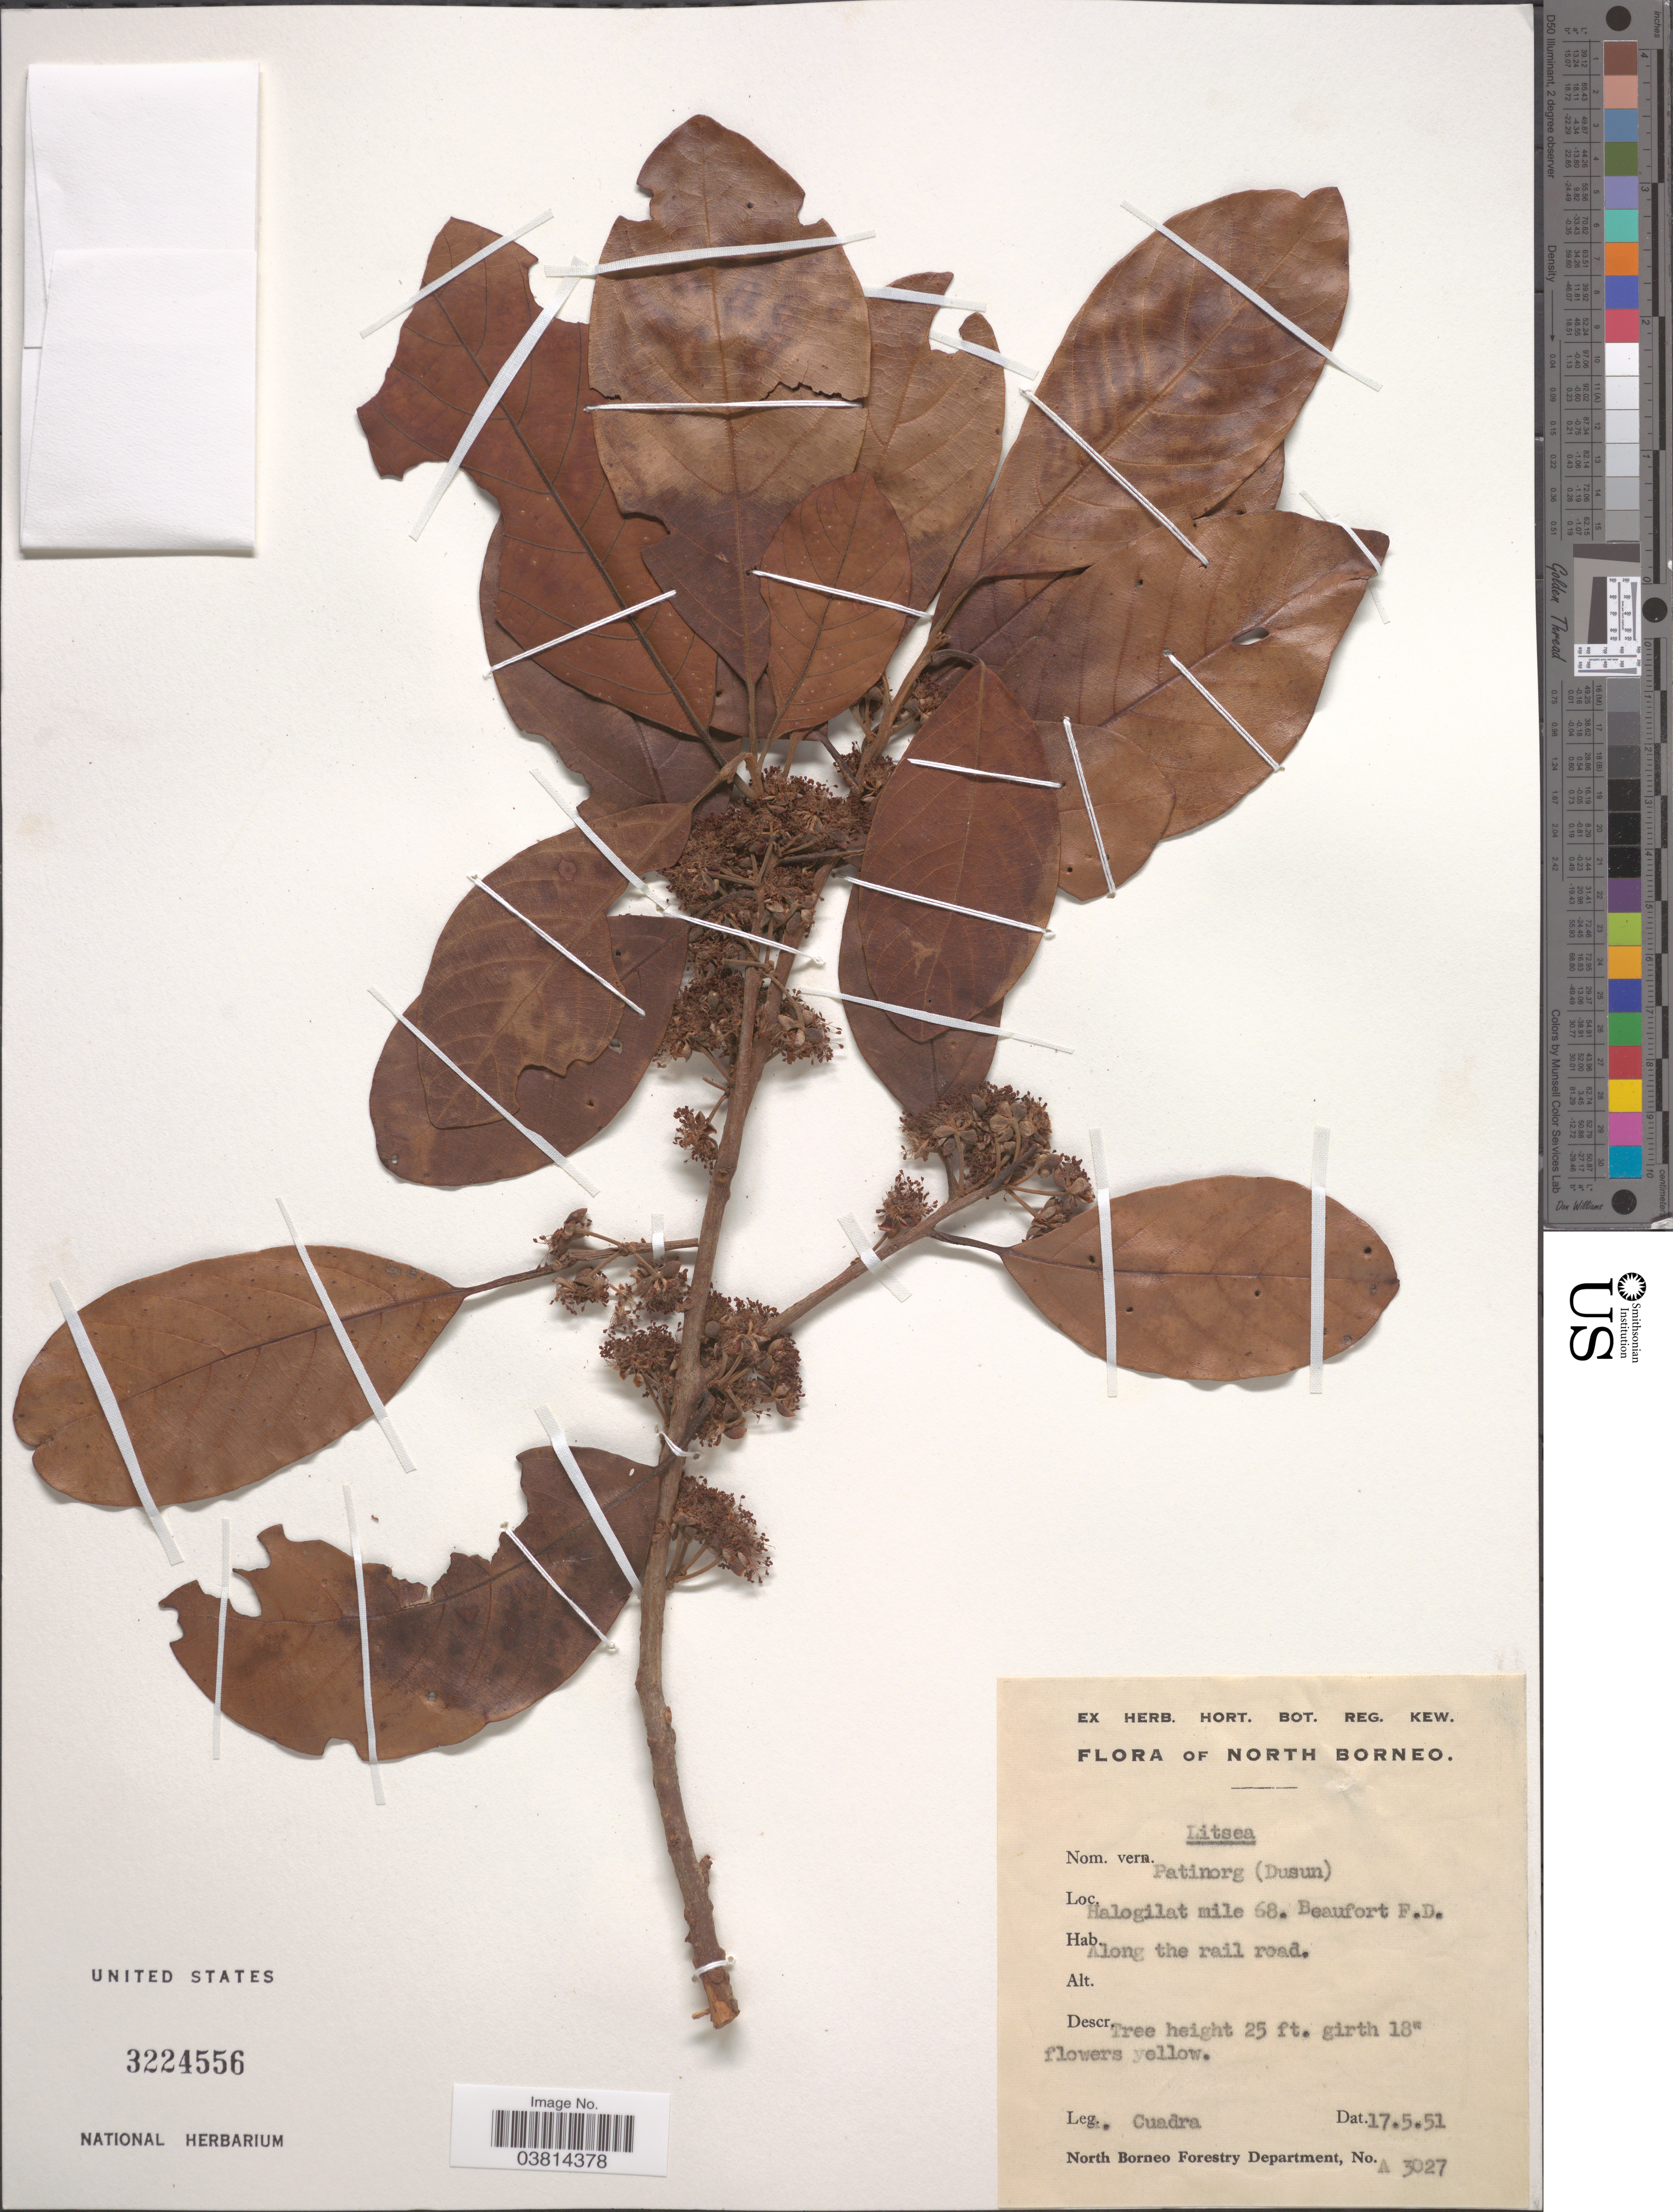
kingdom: Plantae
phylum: Tracheophyta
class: Magnoliopsida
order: Laurales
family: Lauraceae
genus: Litsea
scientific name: Litsea sp.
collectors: -. Cuadra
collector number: A3027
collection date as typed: Transcribed d/m/y: 17/5/51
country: Malaysia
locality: North Borneo. Halogilat mile 68. Beaufort F.D. Along the rail road.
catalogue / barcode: US 3224556